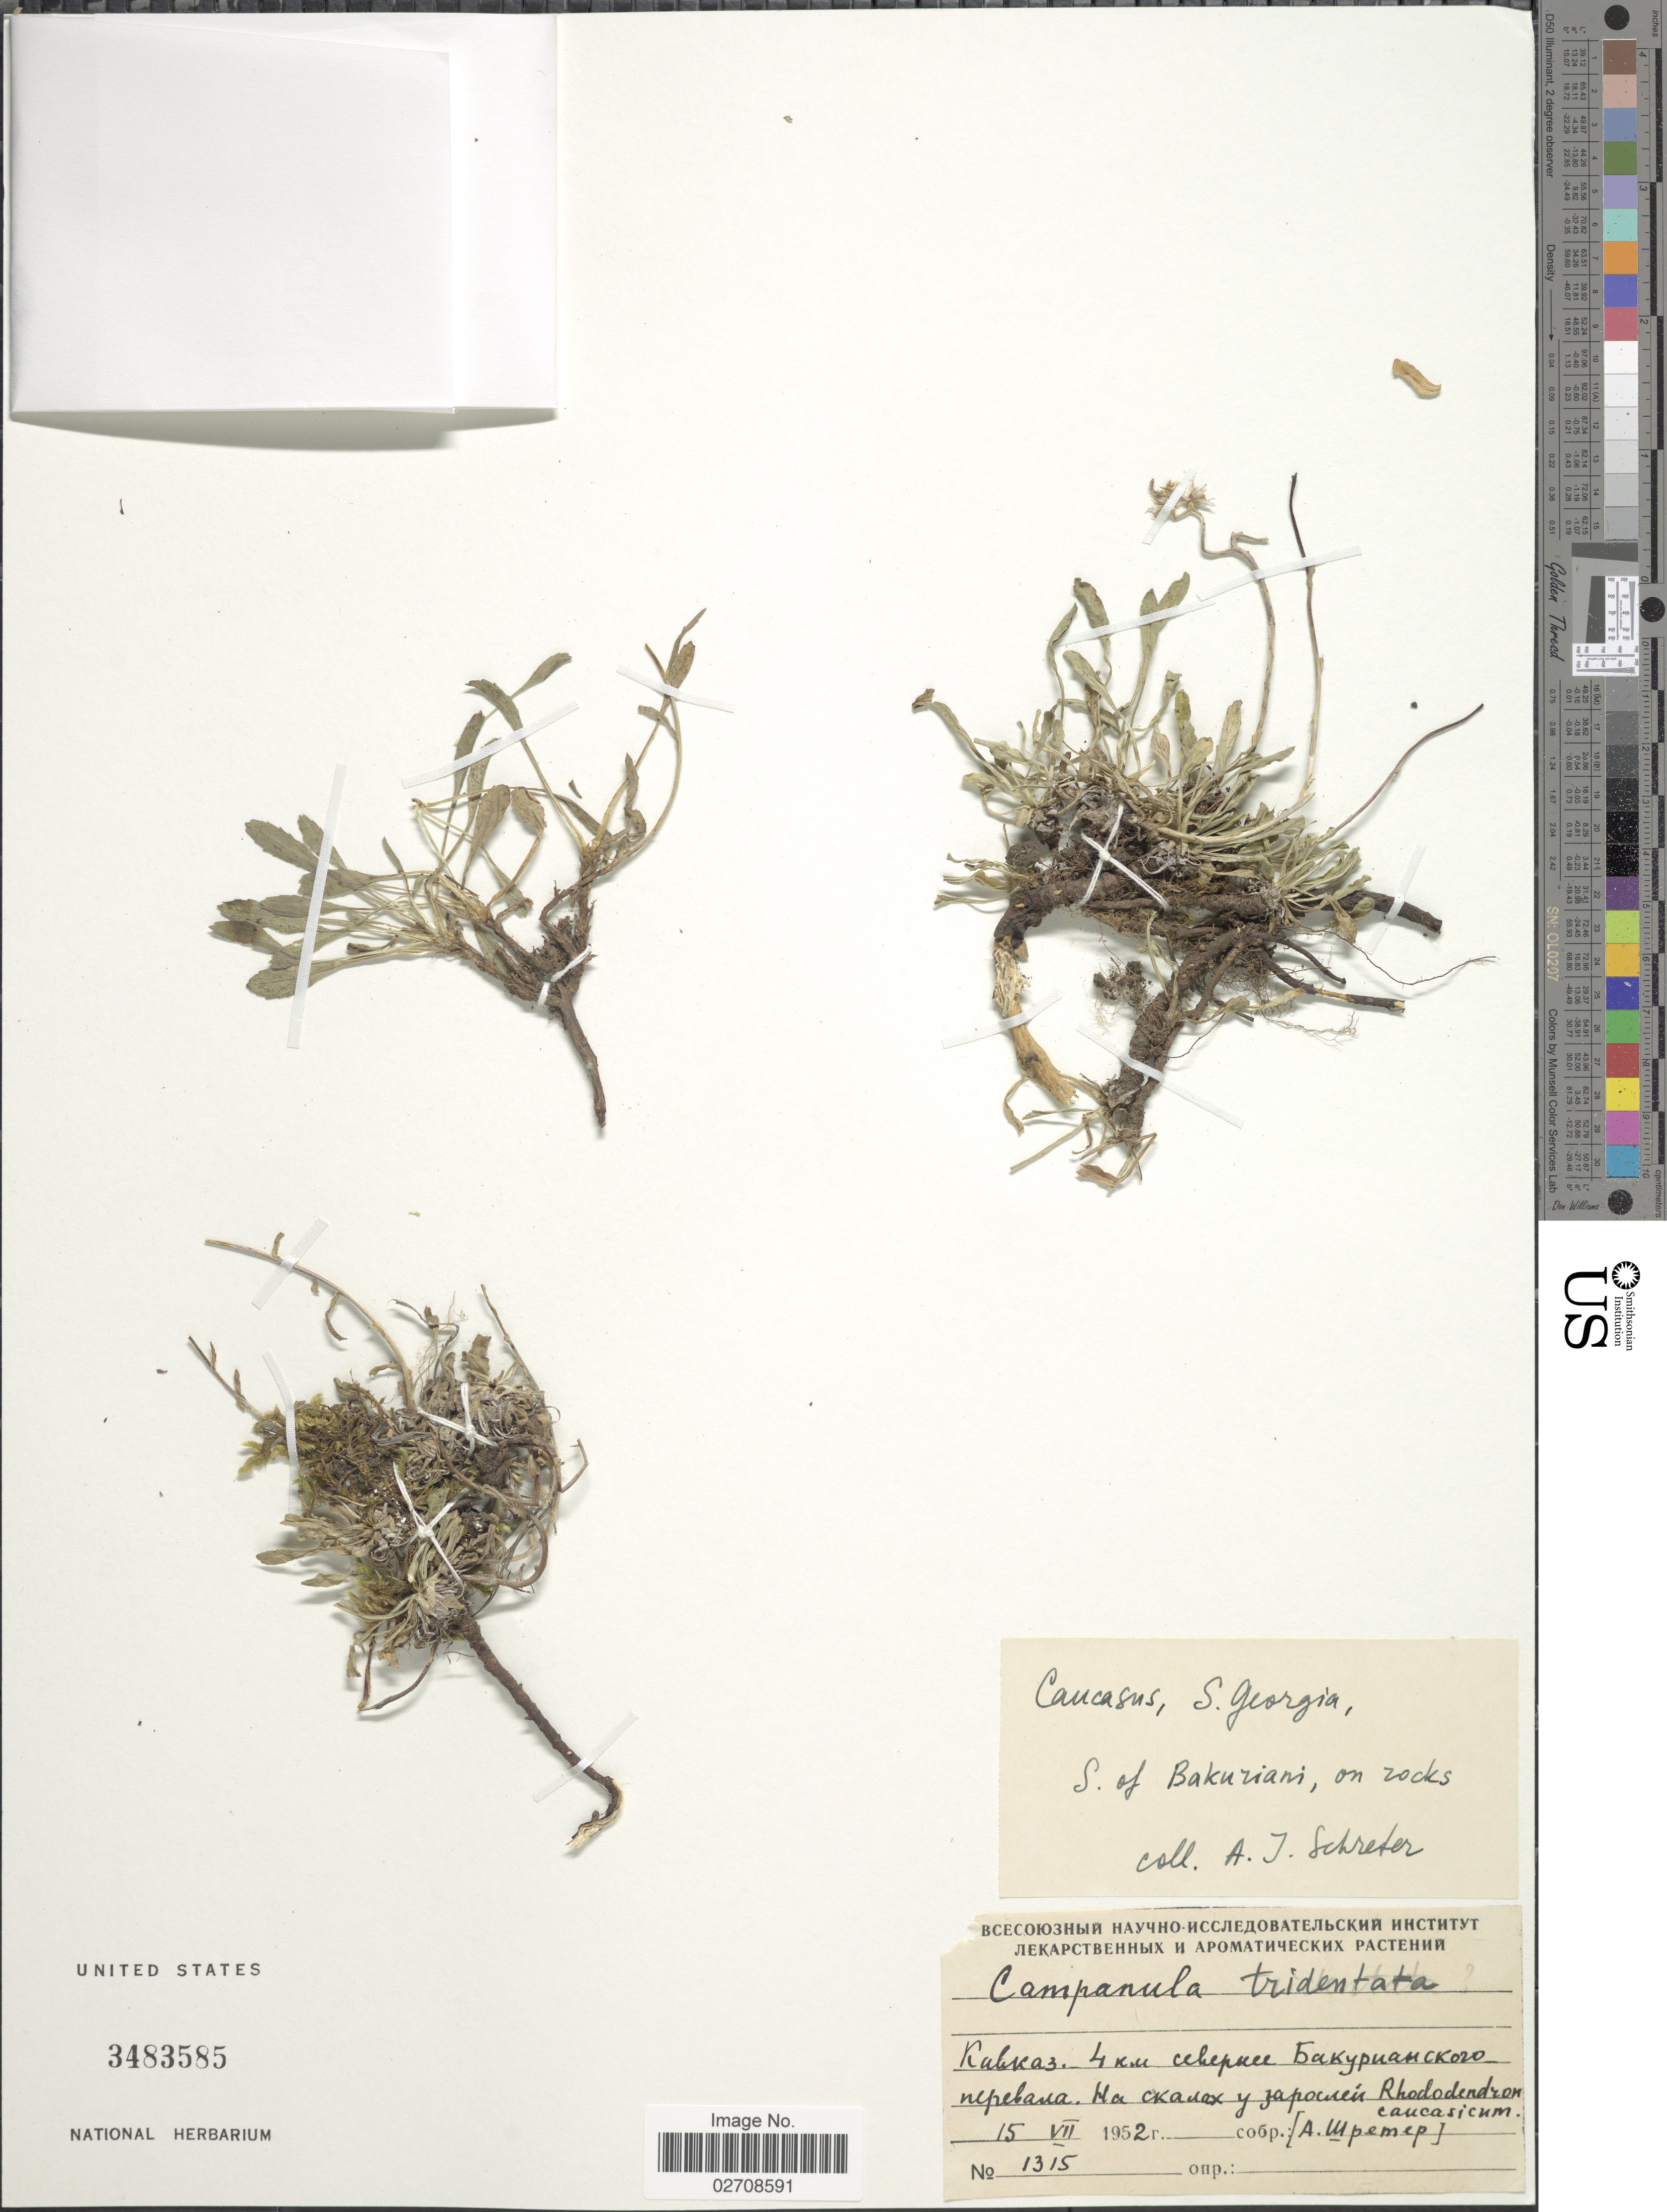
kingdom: Plantae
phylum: Tracheophyta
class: Magnoliopsida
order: Asterales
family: Campanulaceae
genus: Campanula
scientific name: Campanula tridentata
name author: Schreb.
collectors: A. Schreter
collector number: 1315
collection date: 1952-07-15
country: Georgia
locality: Caucasus, S. Georgia, S. Bakuriani, on rocks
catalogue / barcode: US 3483585